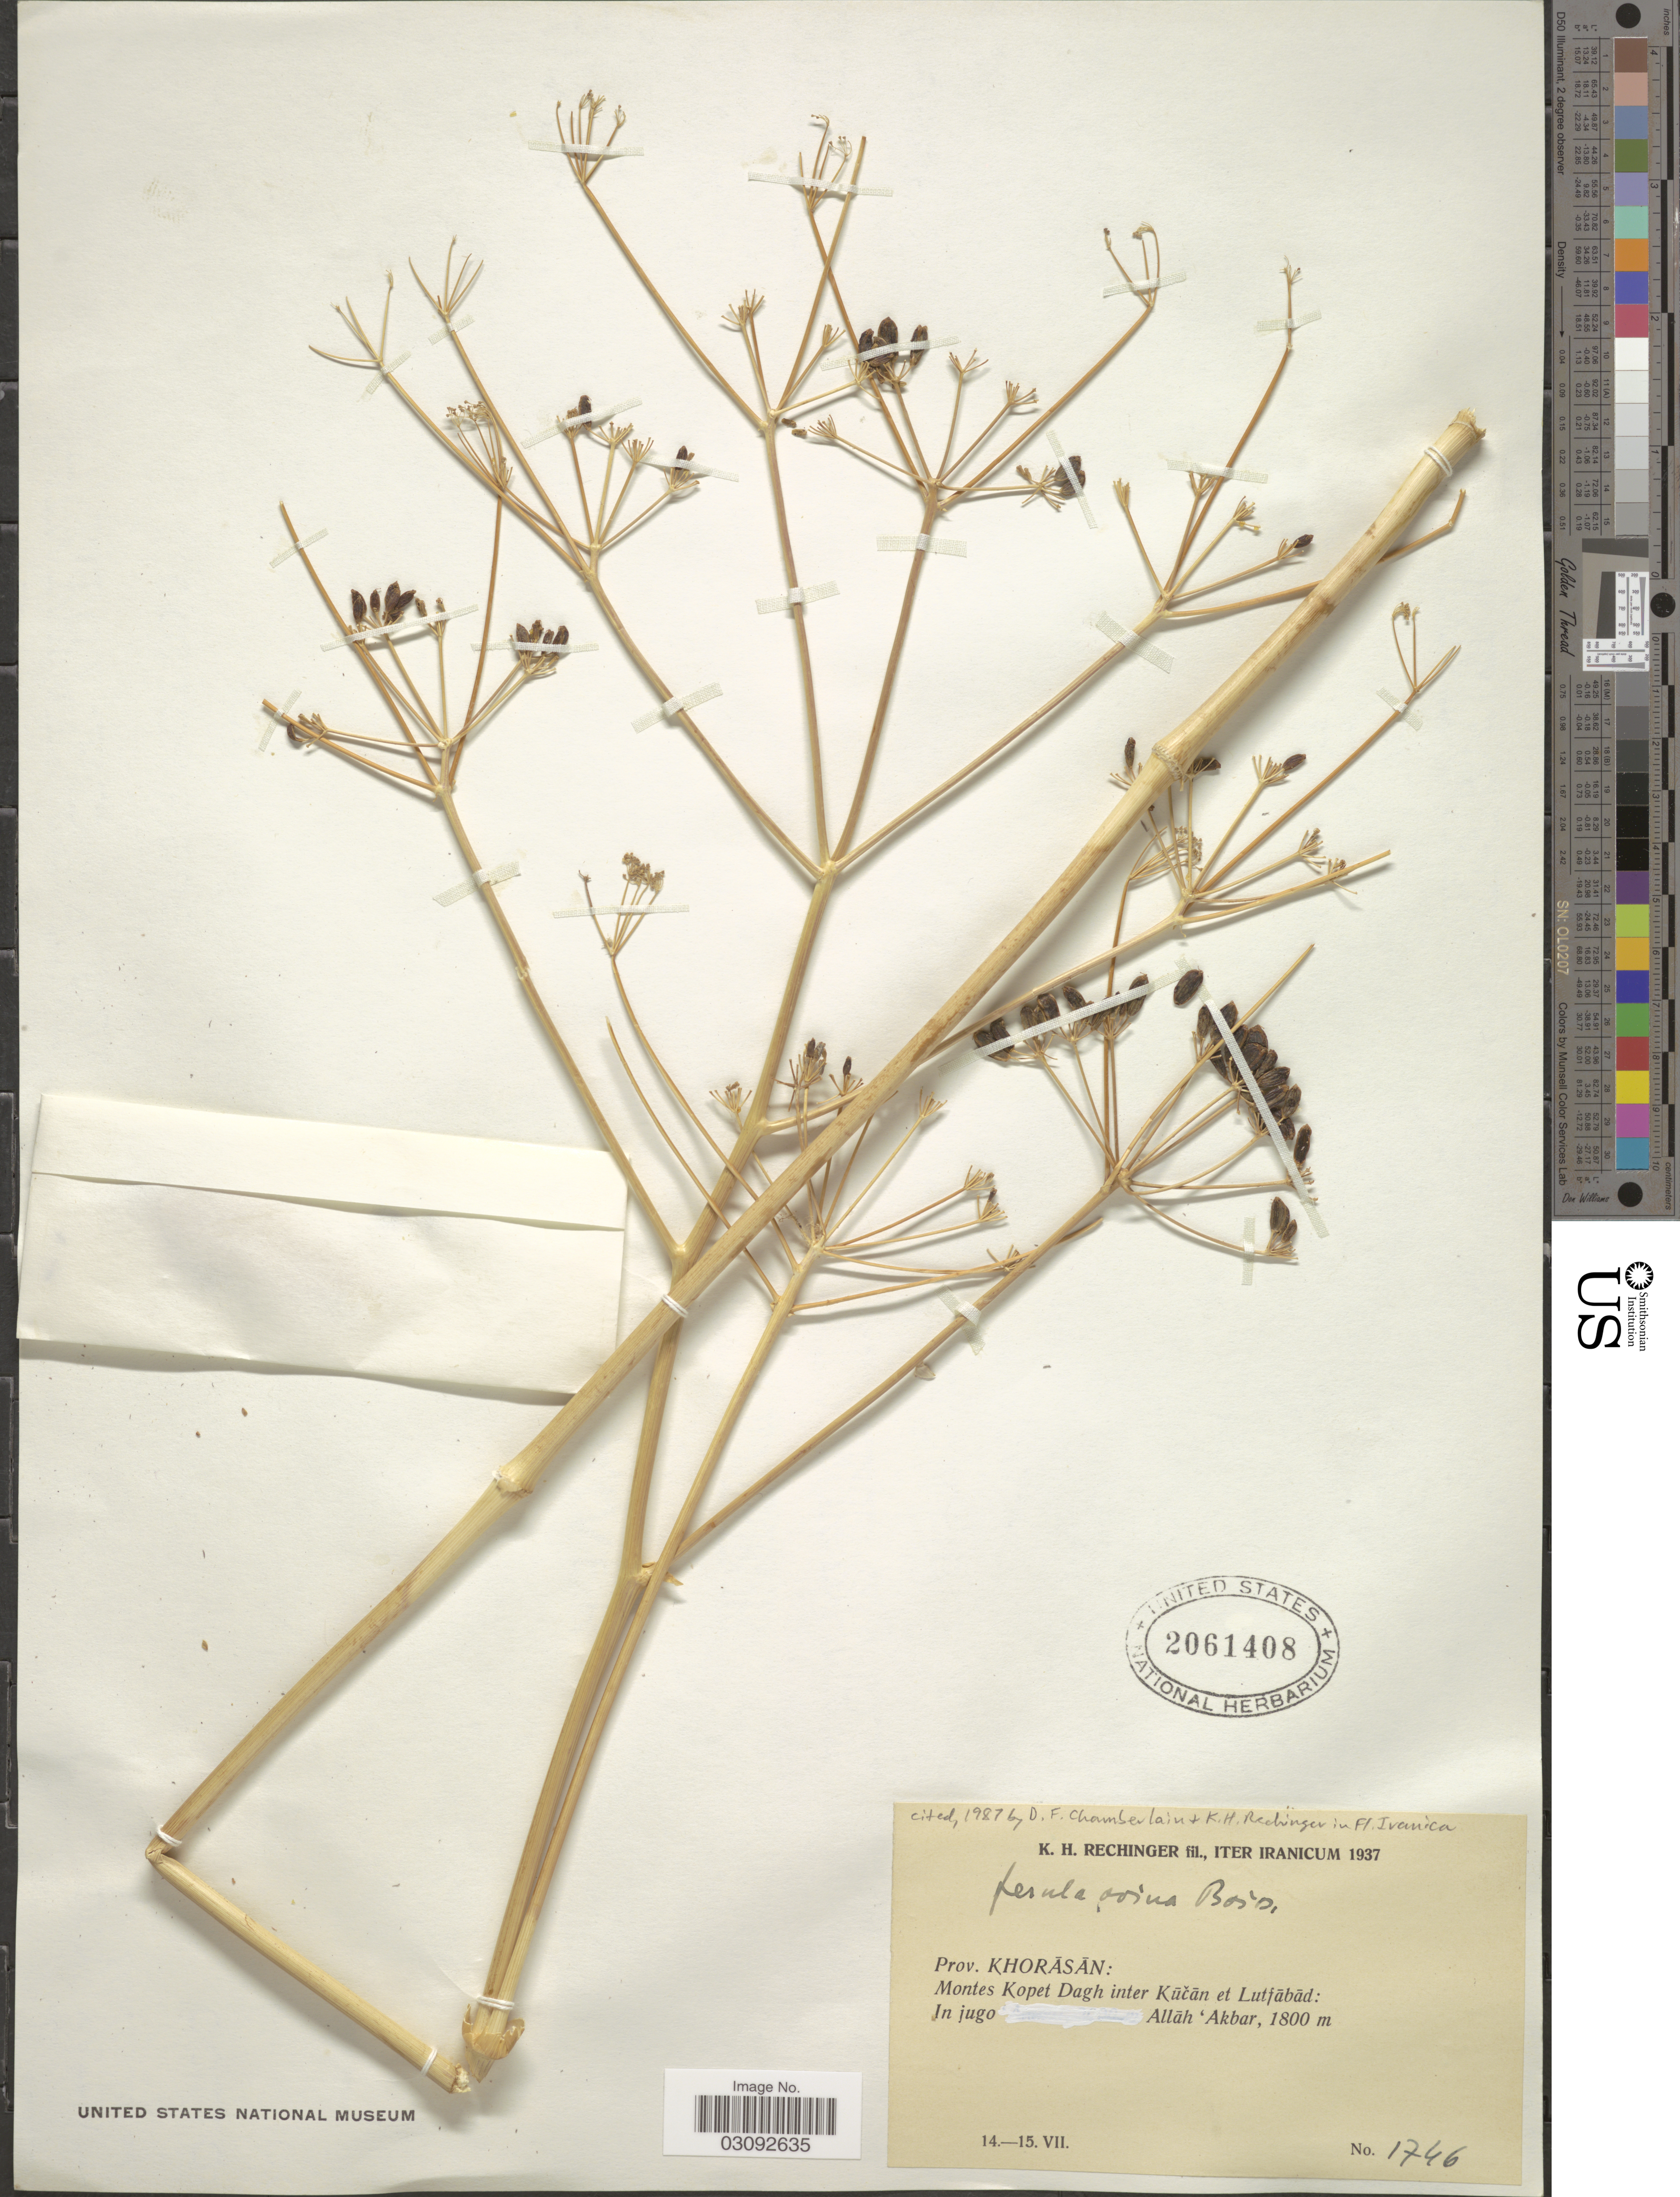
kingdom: Plantae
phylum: Tracheophyta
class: Magnoliopsida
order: Apiales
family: Apiaceae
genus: Ferula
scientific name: Ferula ovina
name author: (Boiss.) Boiss.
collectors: K. H. Rechinger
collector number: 1746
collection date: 1937-07-14/1937-07-15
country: Iran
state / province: Khorasan [obsolete]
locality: Prov. Khoräsän. Montes Kopet Dagh inter Küčän et Lutjäbäd. In jugo Alläh 'Akbar.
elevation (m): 1800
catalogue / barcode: US 2061408